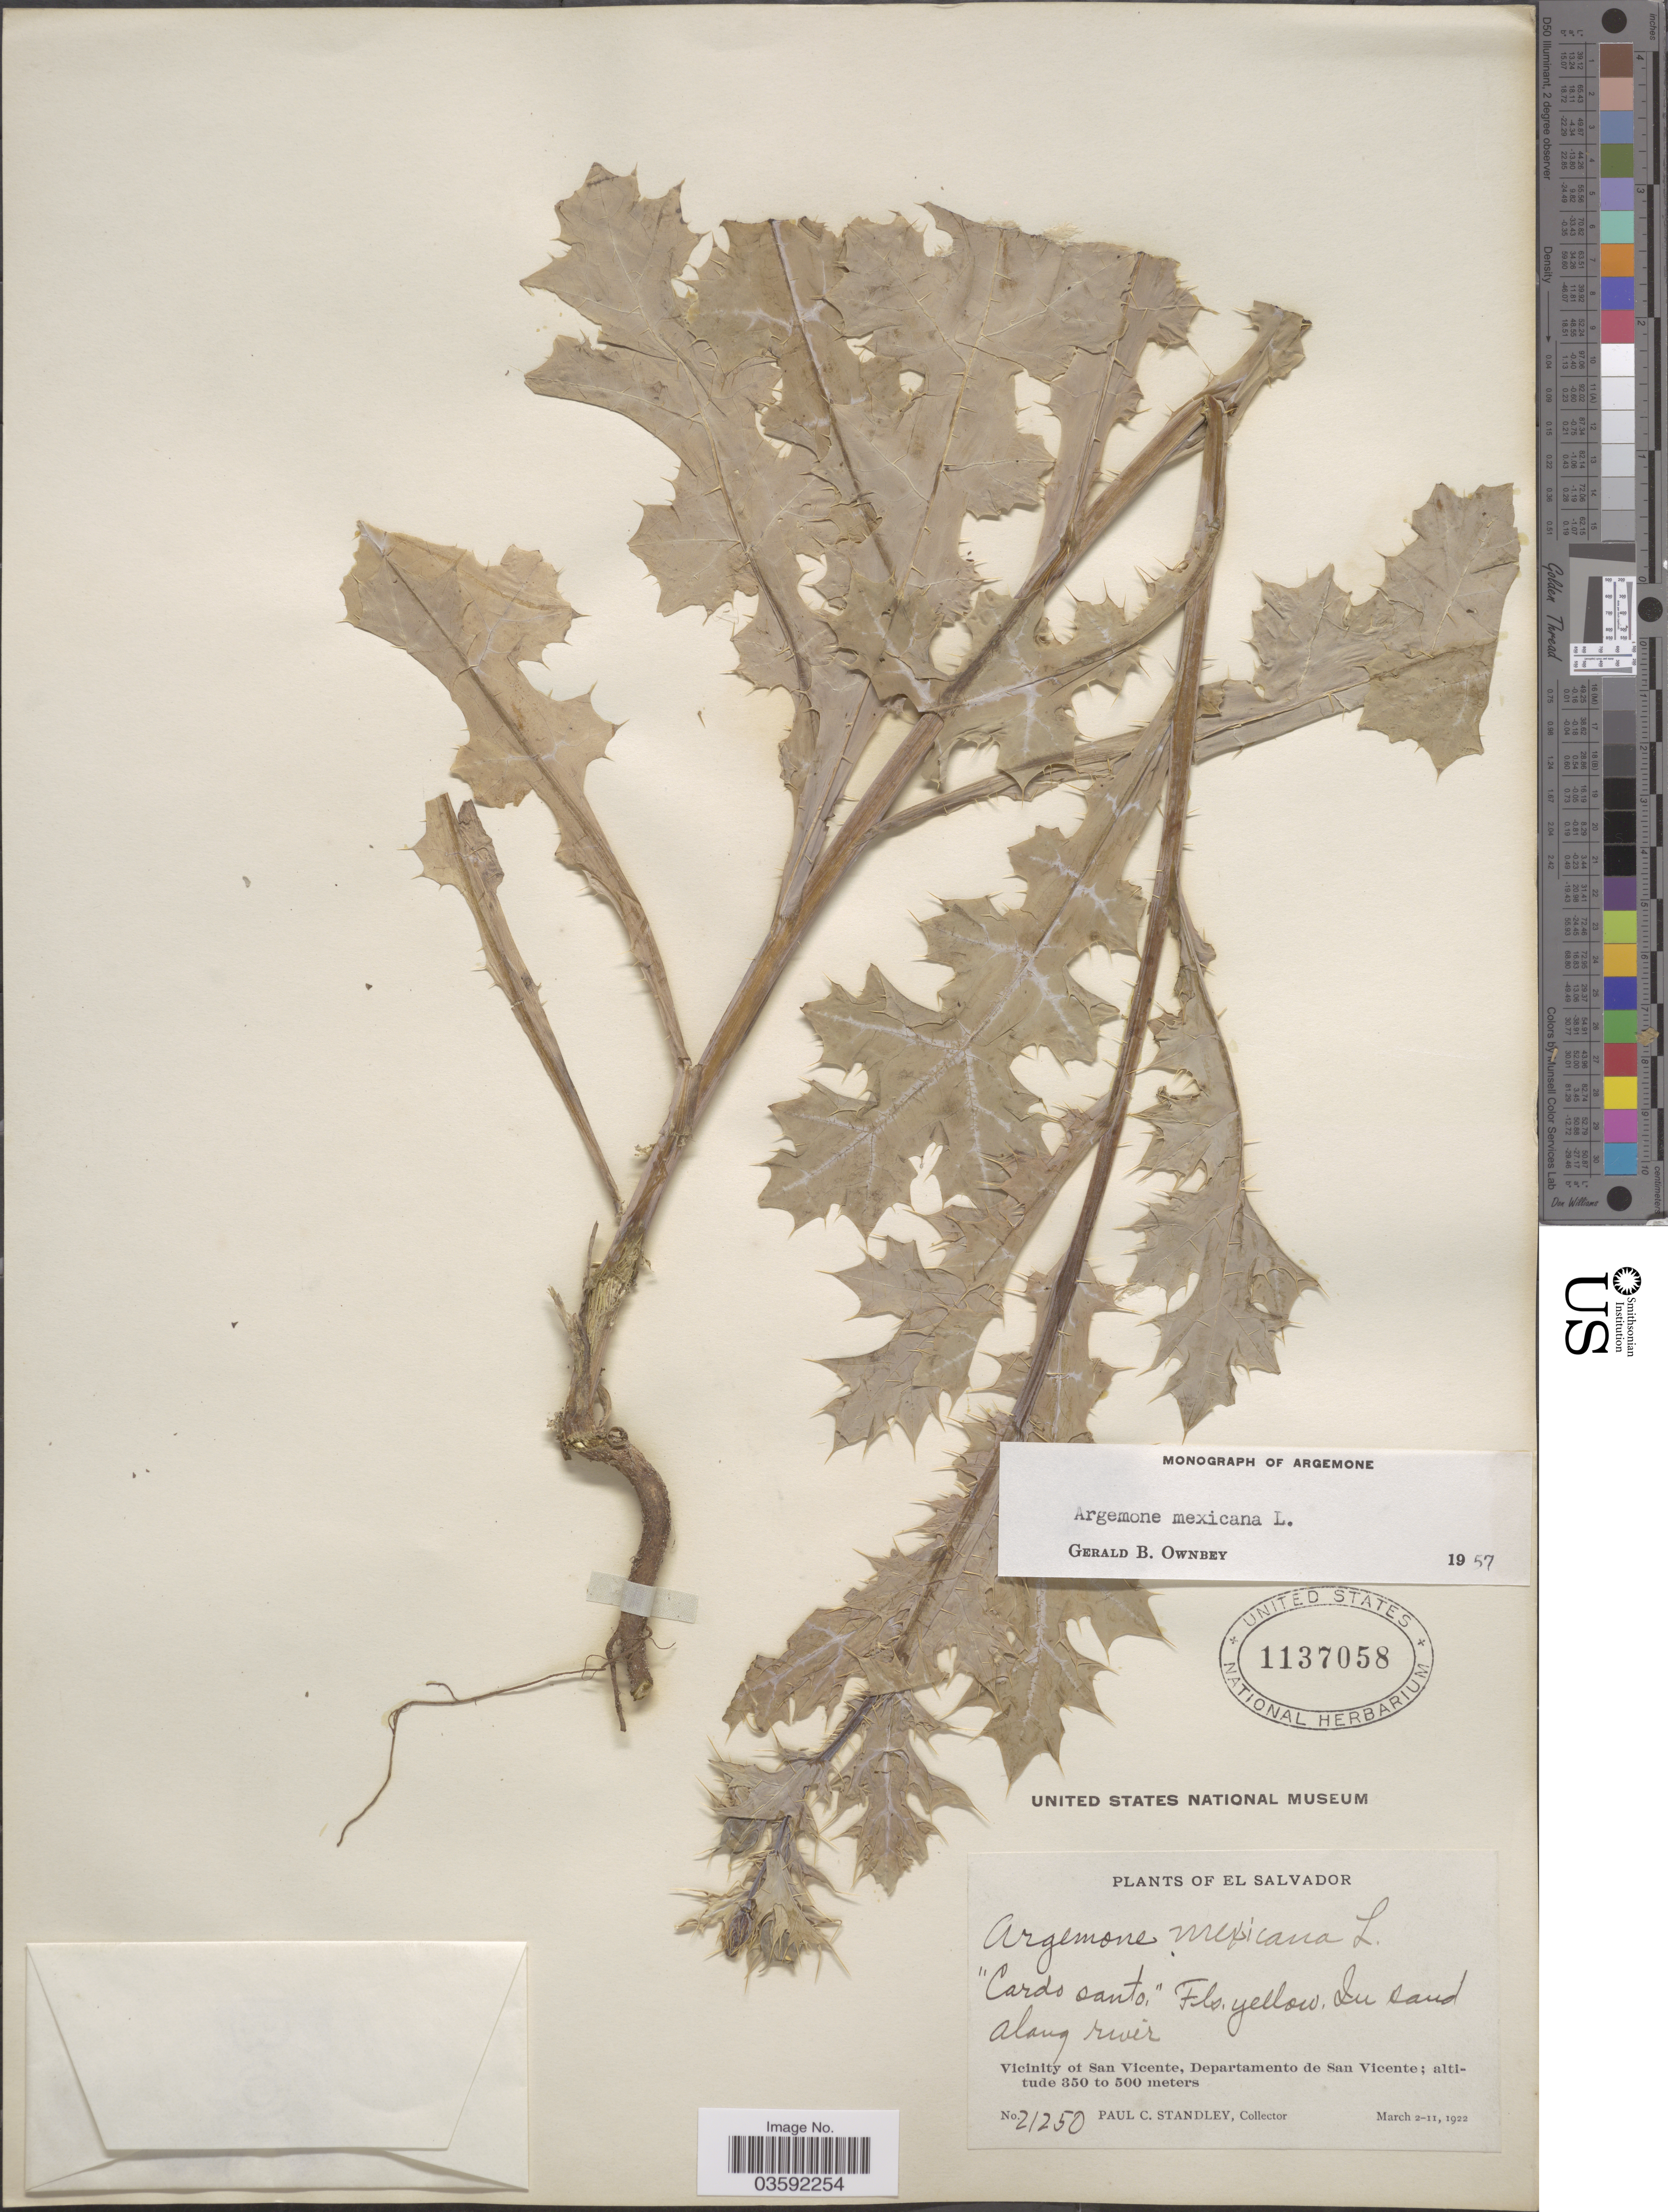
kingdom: Plantae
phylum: Tracheophyta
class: Magnoliopsida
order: Ranunculales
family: Papaveraceae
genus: Argemone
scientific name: Argemone mexicana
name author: L.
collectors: P. C. Standley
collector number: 21250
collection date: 1922-03-02/1922-03-11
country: El Salvador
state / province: San Vincente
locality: Vicinity of San Vicente, Departamento de San Vicente.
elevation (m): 350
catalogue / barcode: US 1137058